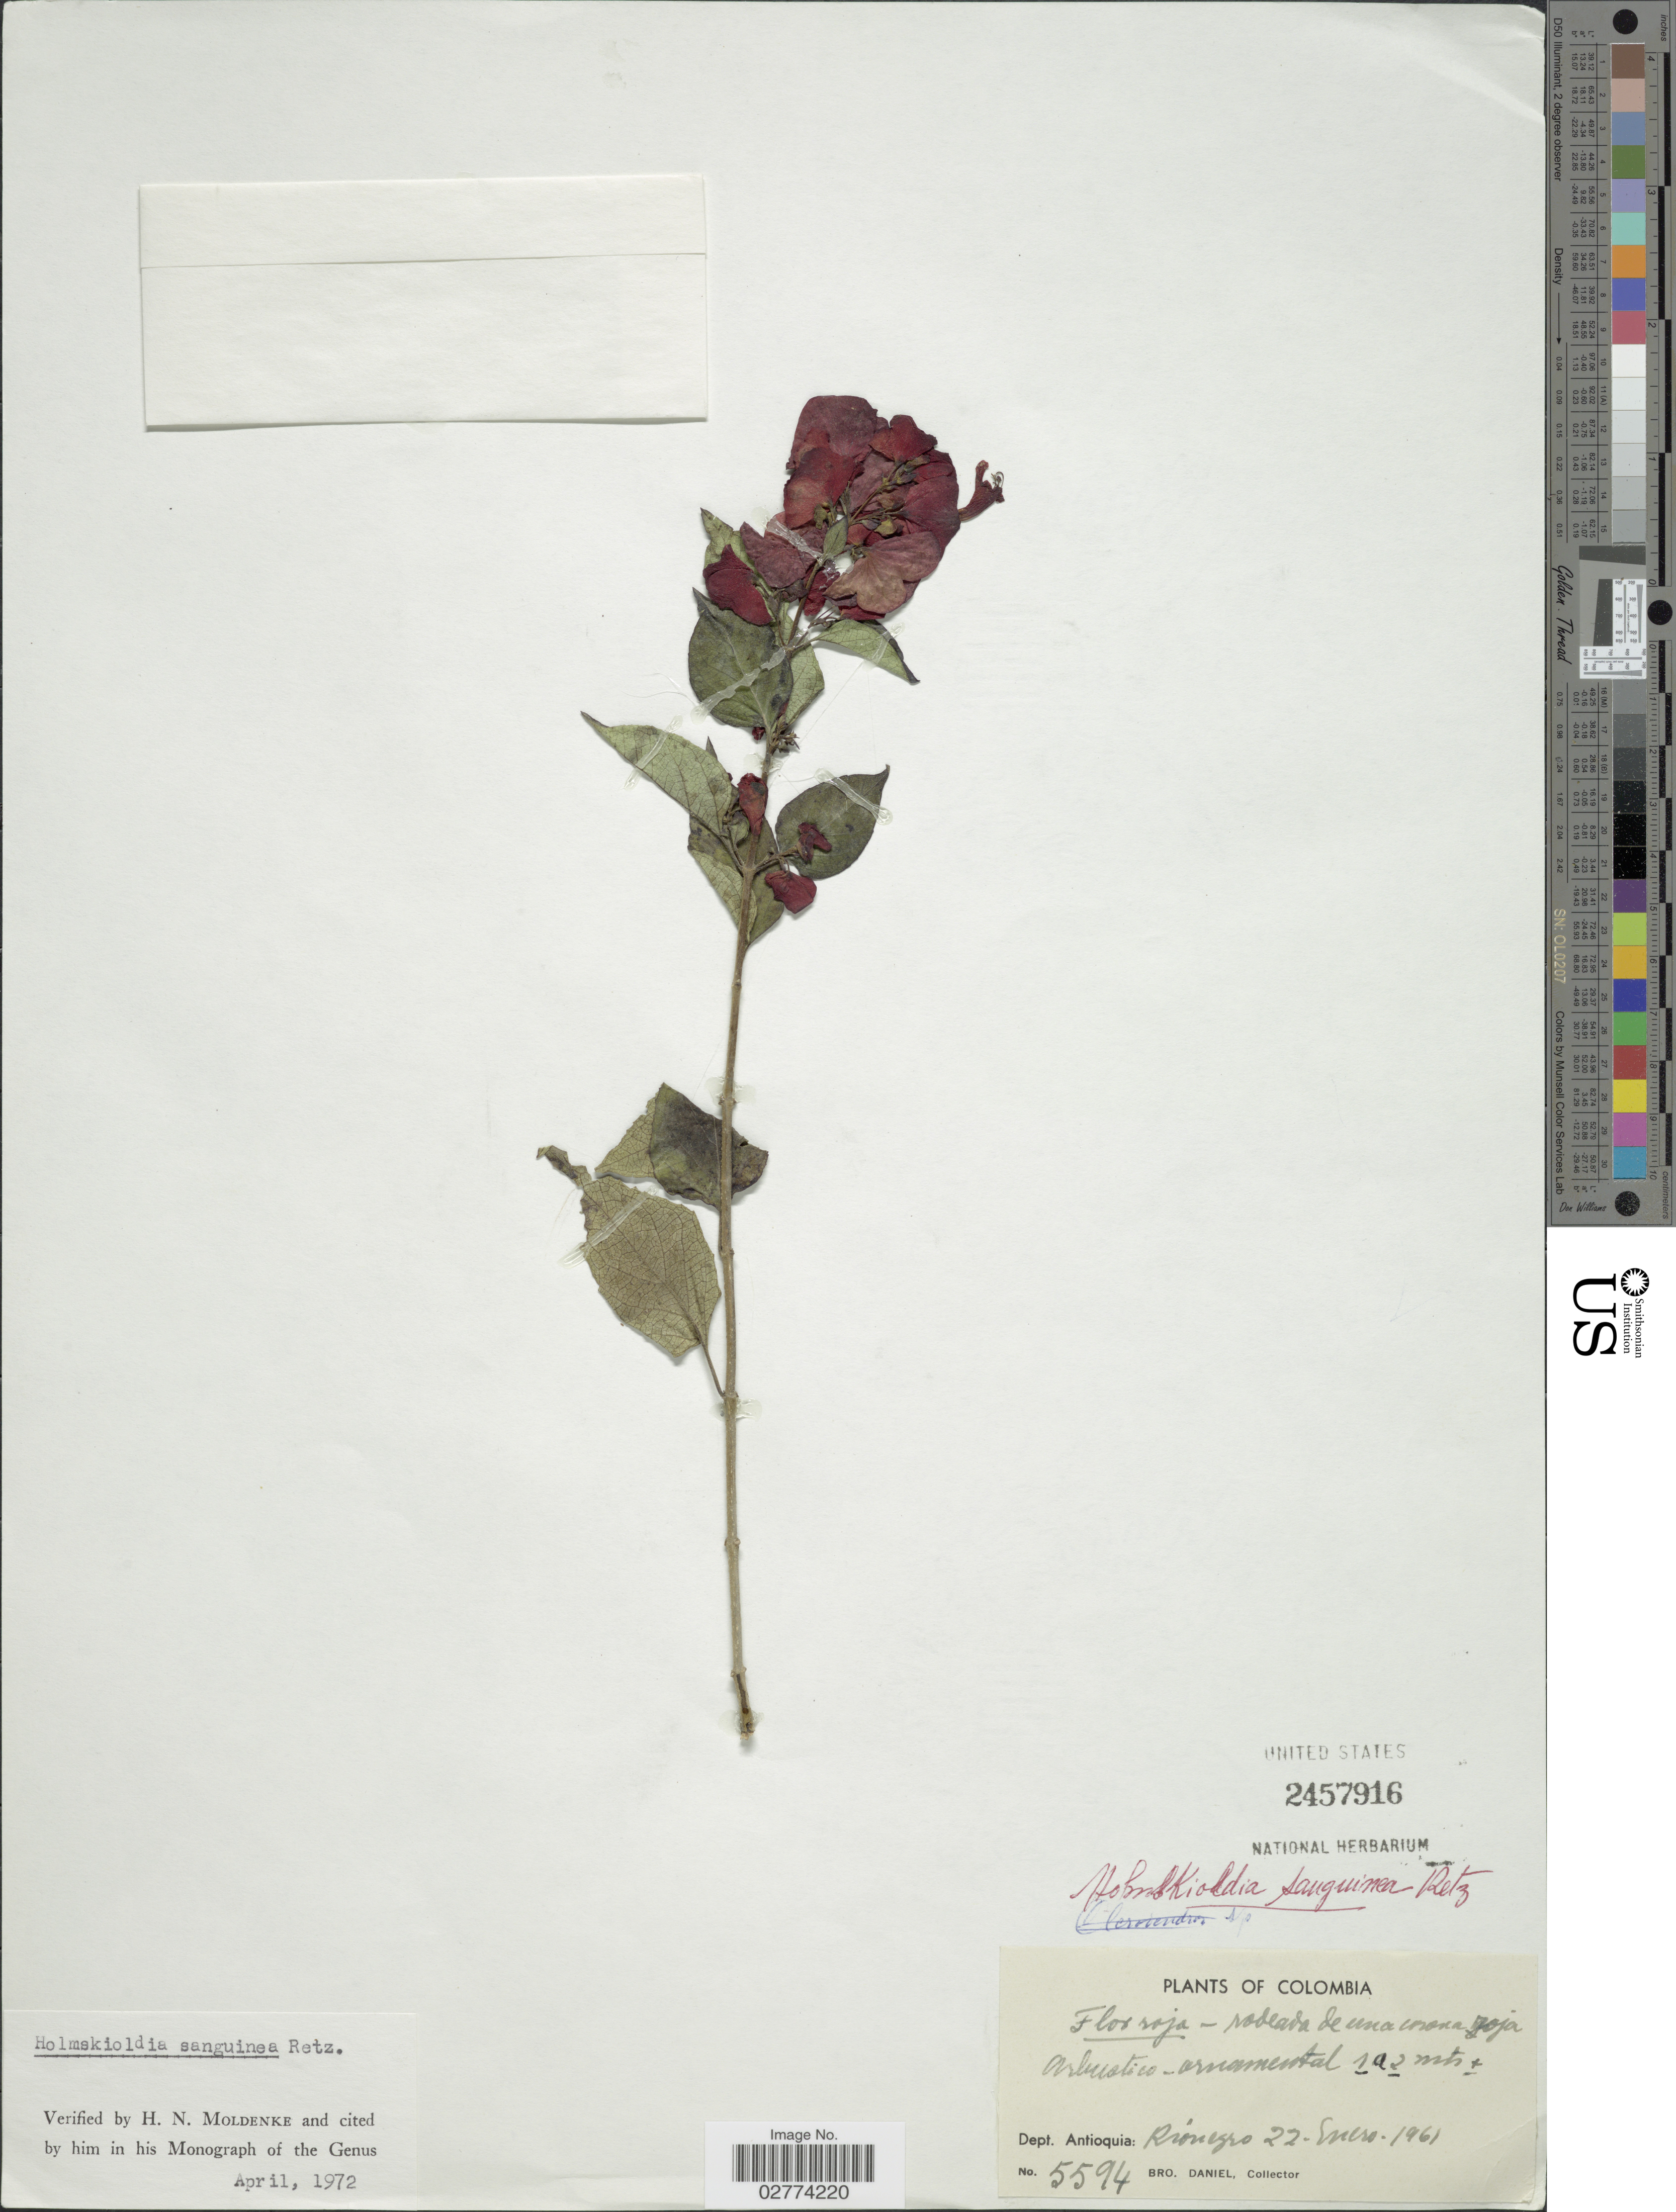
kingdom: Plantae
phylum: Tracheophyta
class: Magnoliopsida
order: Lamiales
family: Lamiaceae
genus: Holmskioldia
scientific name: Holmskioldia sanguinea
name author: Retz.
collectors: Bro. Daniel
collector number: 5594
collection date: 1961-01-22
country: Colombia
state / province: Antioquia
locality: Dept. Antioquia: Rionegro.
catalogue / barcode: US 2457916